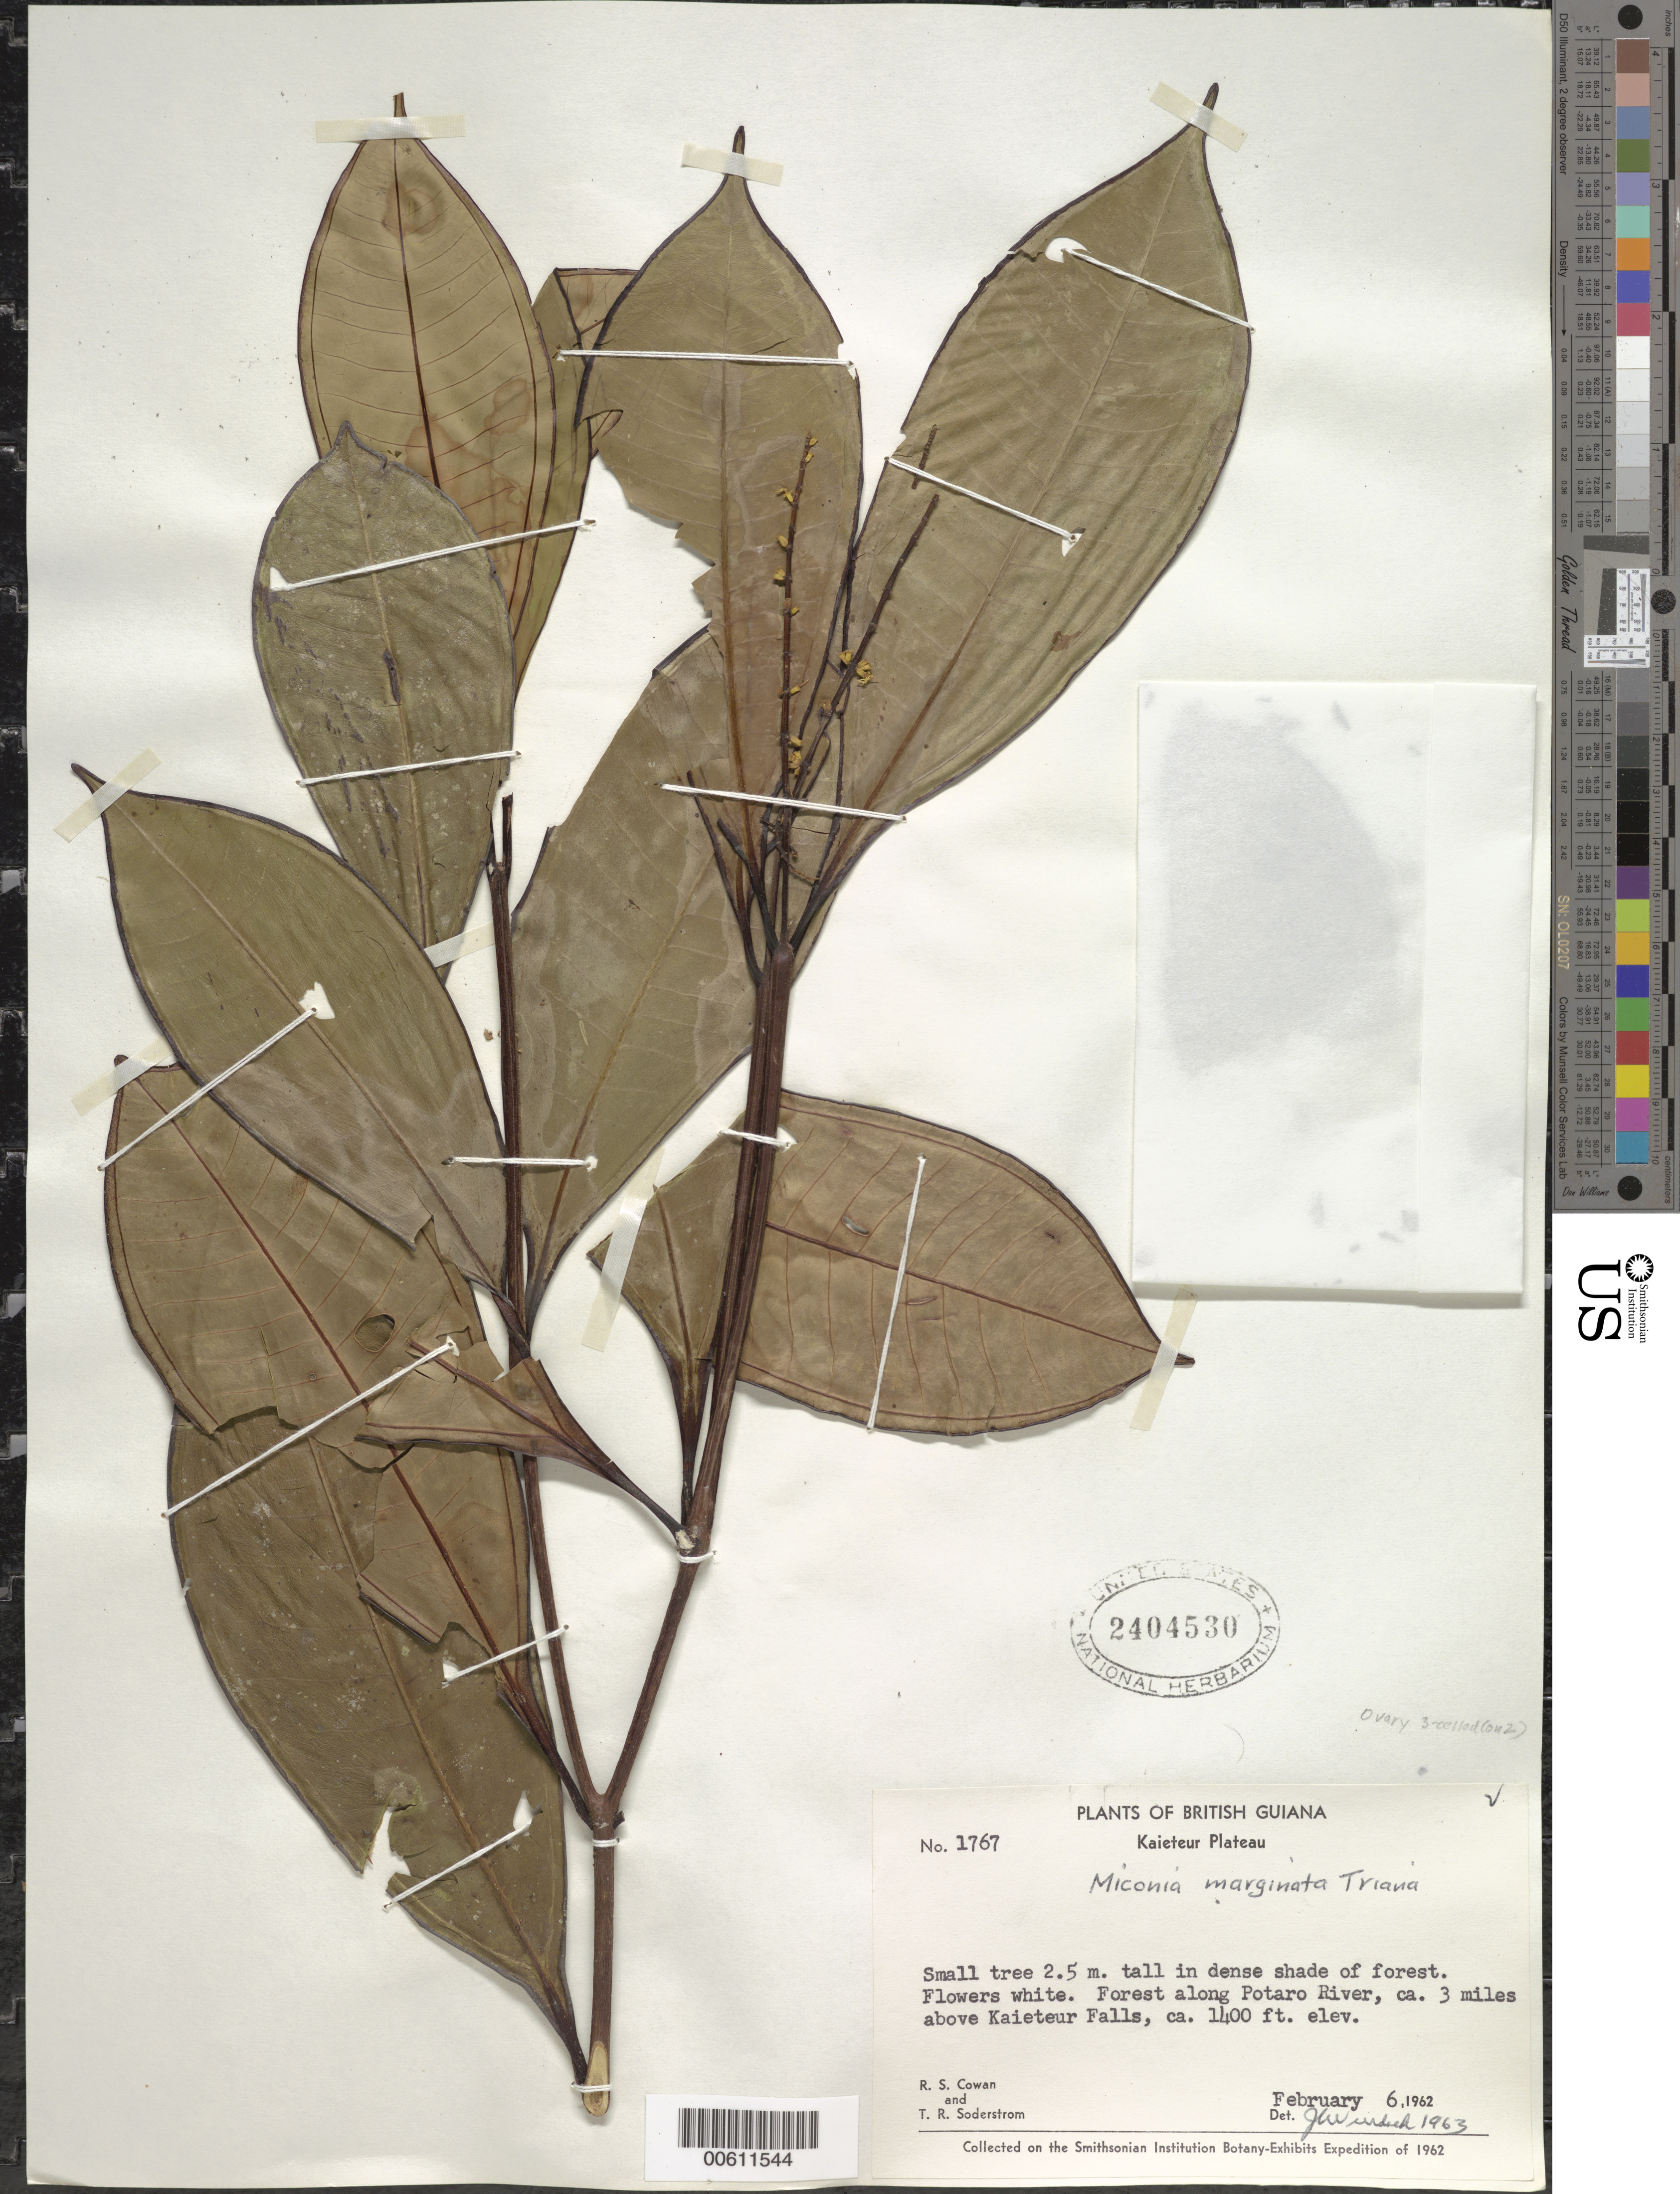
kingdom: Plantae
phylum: Tracheophyta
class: Magnoliopsida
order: Myrtales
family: Melastomataceae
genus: Miconia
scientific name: Miconia marginata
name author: Triana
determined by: Wurdack, John J., (US), US (UNITED STATES)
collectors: R. S. Cowan & T. R. Soderstrom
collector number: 1767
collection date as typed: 6-Feb-62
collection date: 1962-02-06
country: Guyana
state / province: Potaro-Siparuni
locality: Kaieteur Plateau, Potaro R., 3 mi. above Kaieteur Falls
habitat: Dense shade of forest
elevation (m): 427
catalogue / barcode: US 2404530